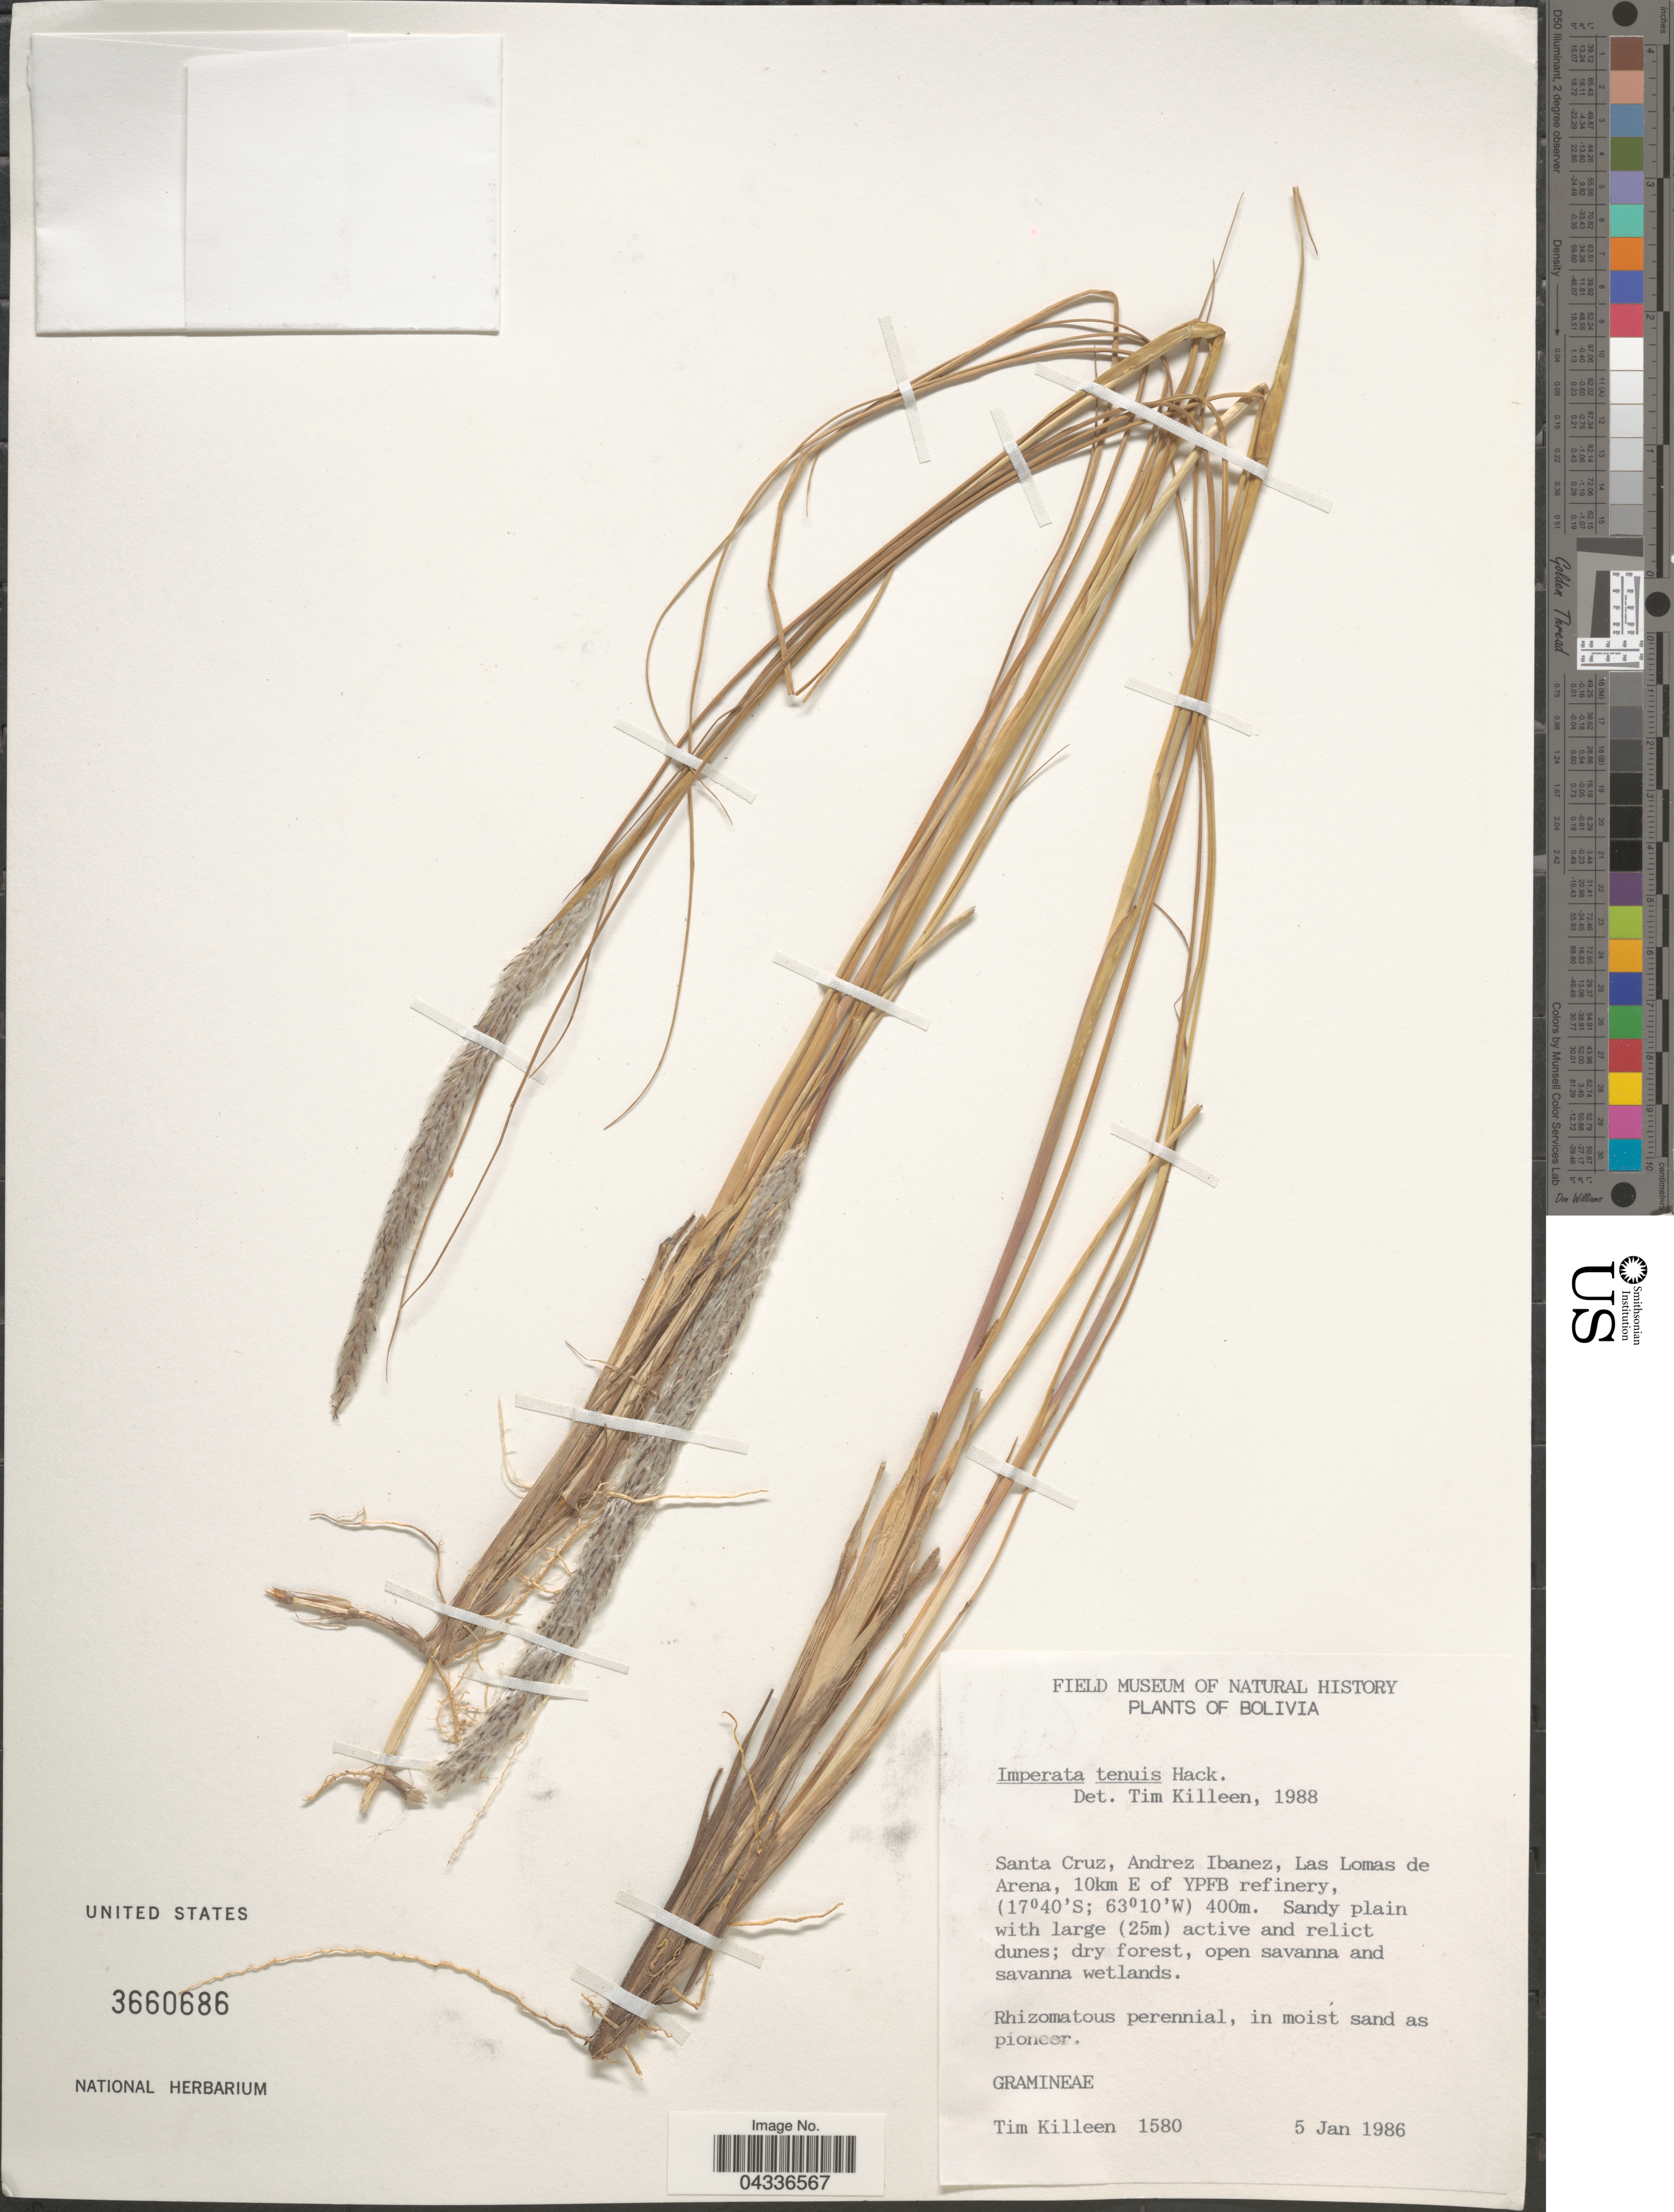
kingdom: Plantae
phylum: Tracheophyta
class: Liliopsida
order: Poales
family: Poaceae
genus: Imperata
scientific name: Imperata tenuis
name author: Hack.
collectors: T. J. Killeen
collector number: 1580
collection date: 1986-01-05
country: Bolivia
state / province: Santa Cruz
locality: Andrez Ibanez, Las Lomas de Arena, 10km E of YPFB refinery.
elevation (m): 400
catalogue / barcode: US 3660686